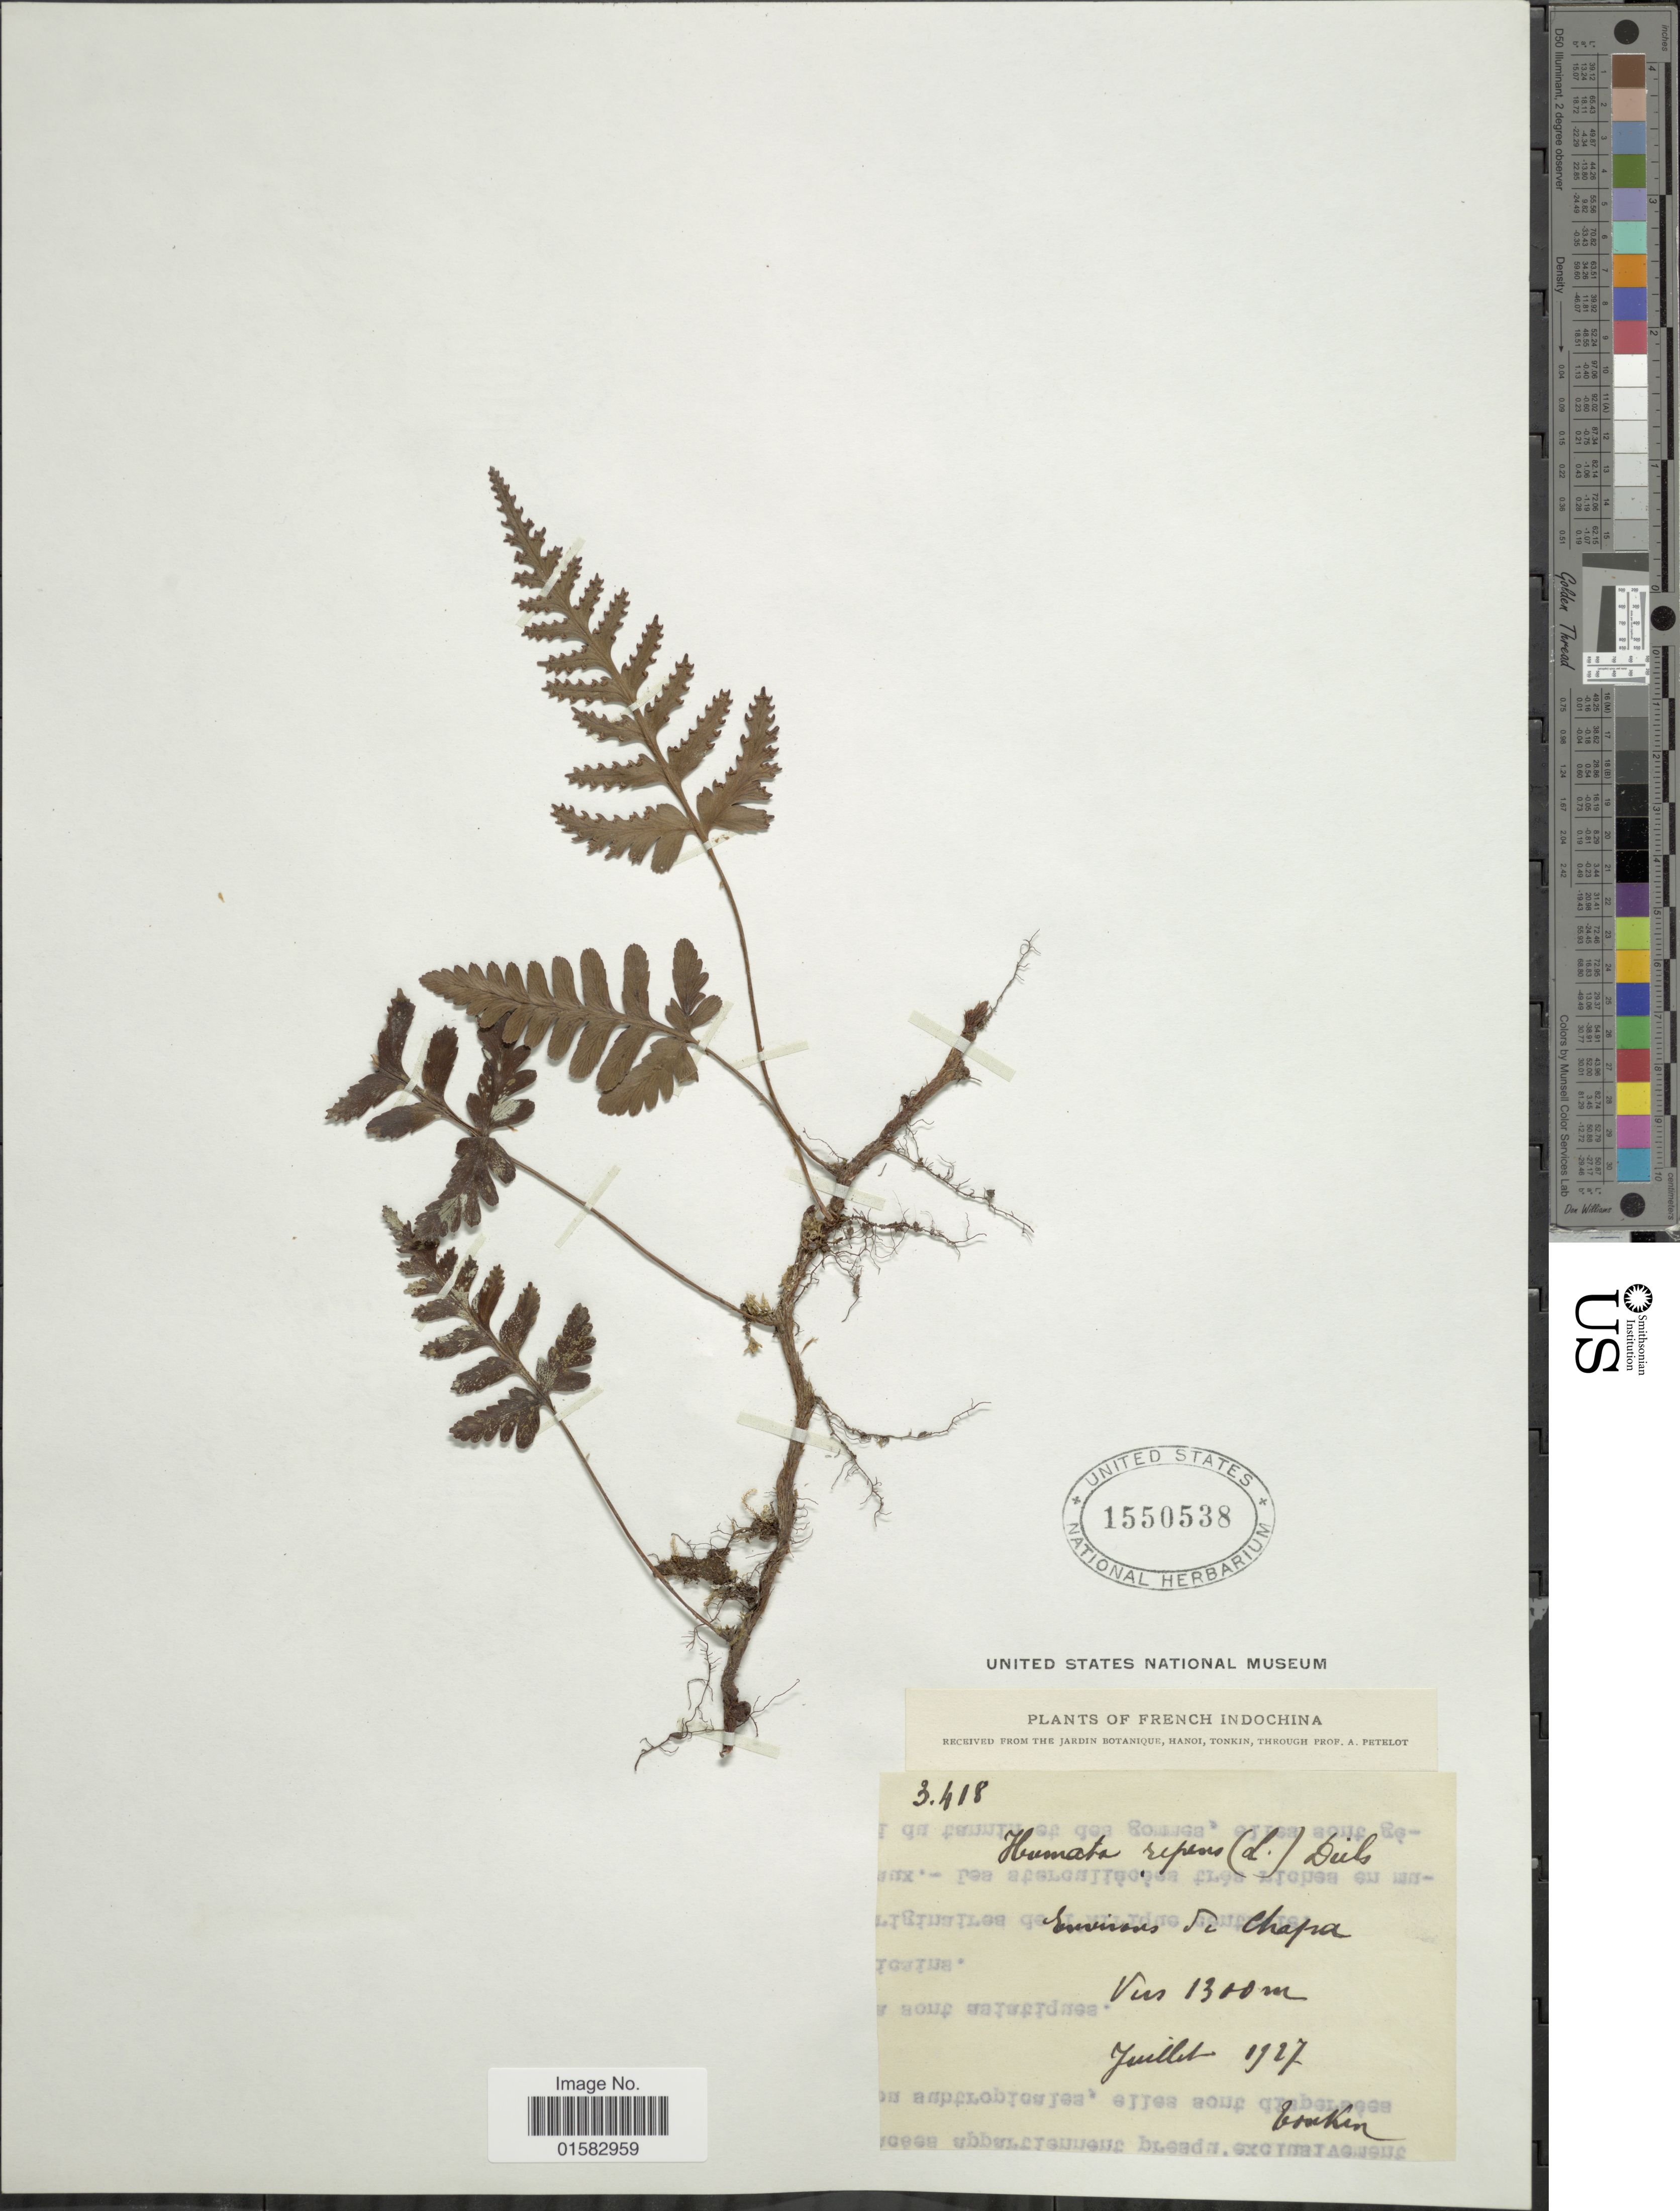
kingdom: Plantae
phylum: Tracheophyta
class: Polypodiopsida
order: Polypodiales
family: Davalliaceae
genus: Davallia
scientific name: Davallia repens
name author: (L. f.) Kuhn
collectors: A. Petelot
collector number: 3418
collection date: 1927-07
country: Vietnam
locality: Tonkin. Resirous de Chapa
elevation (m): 1300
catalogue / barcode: US 1550538